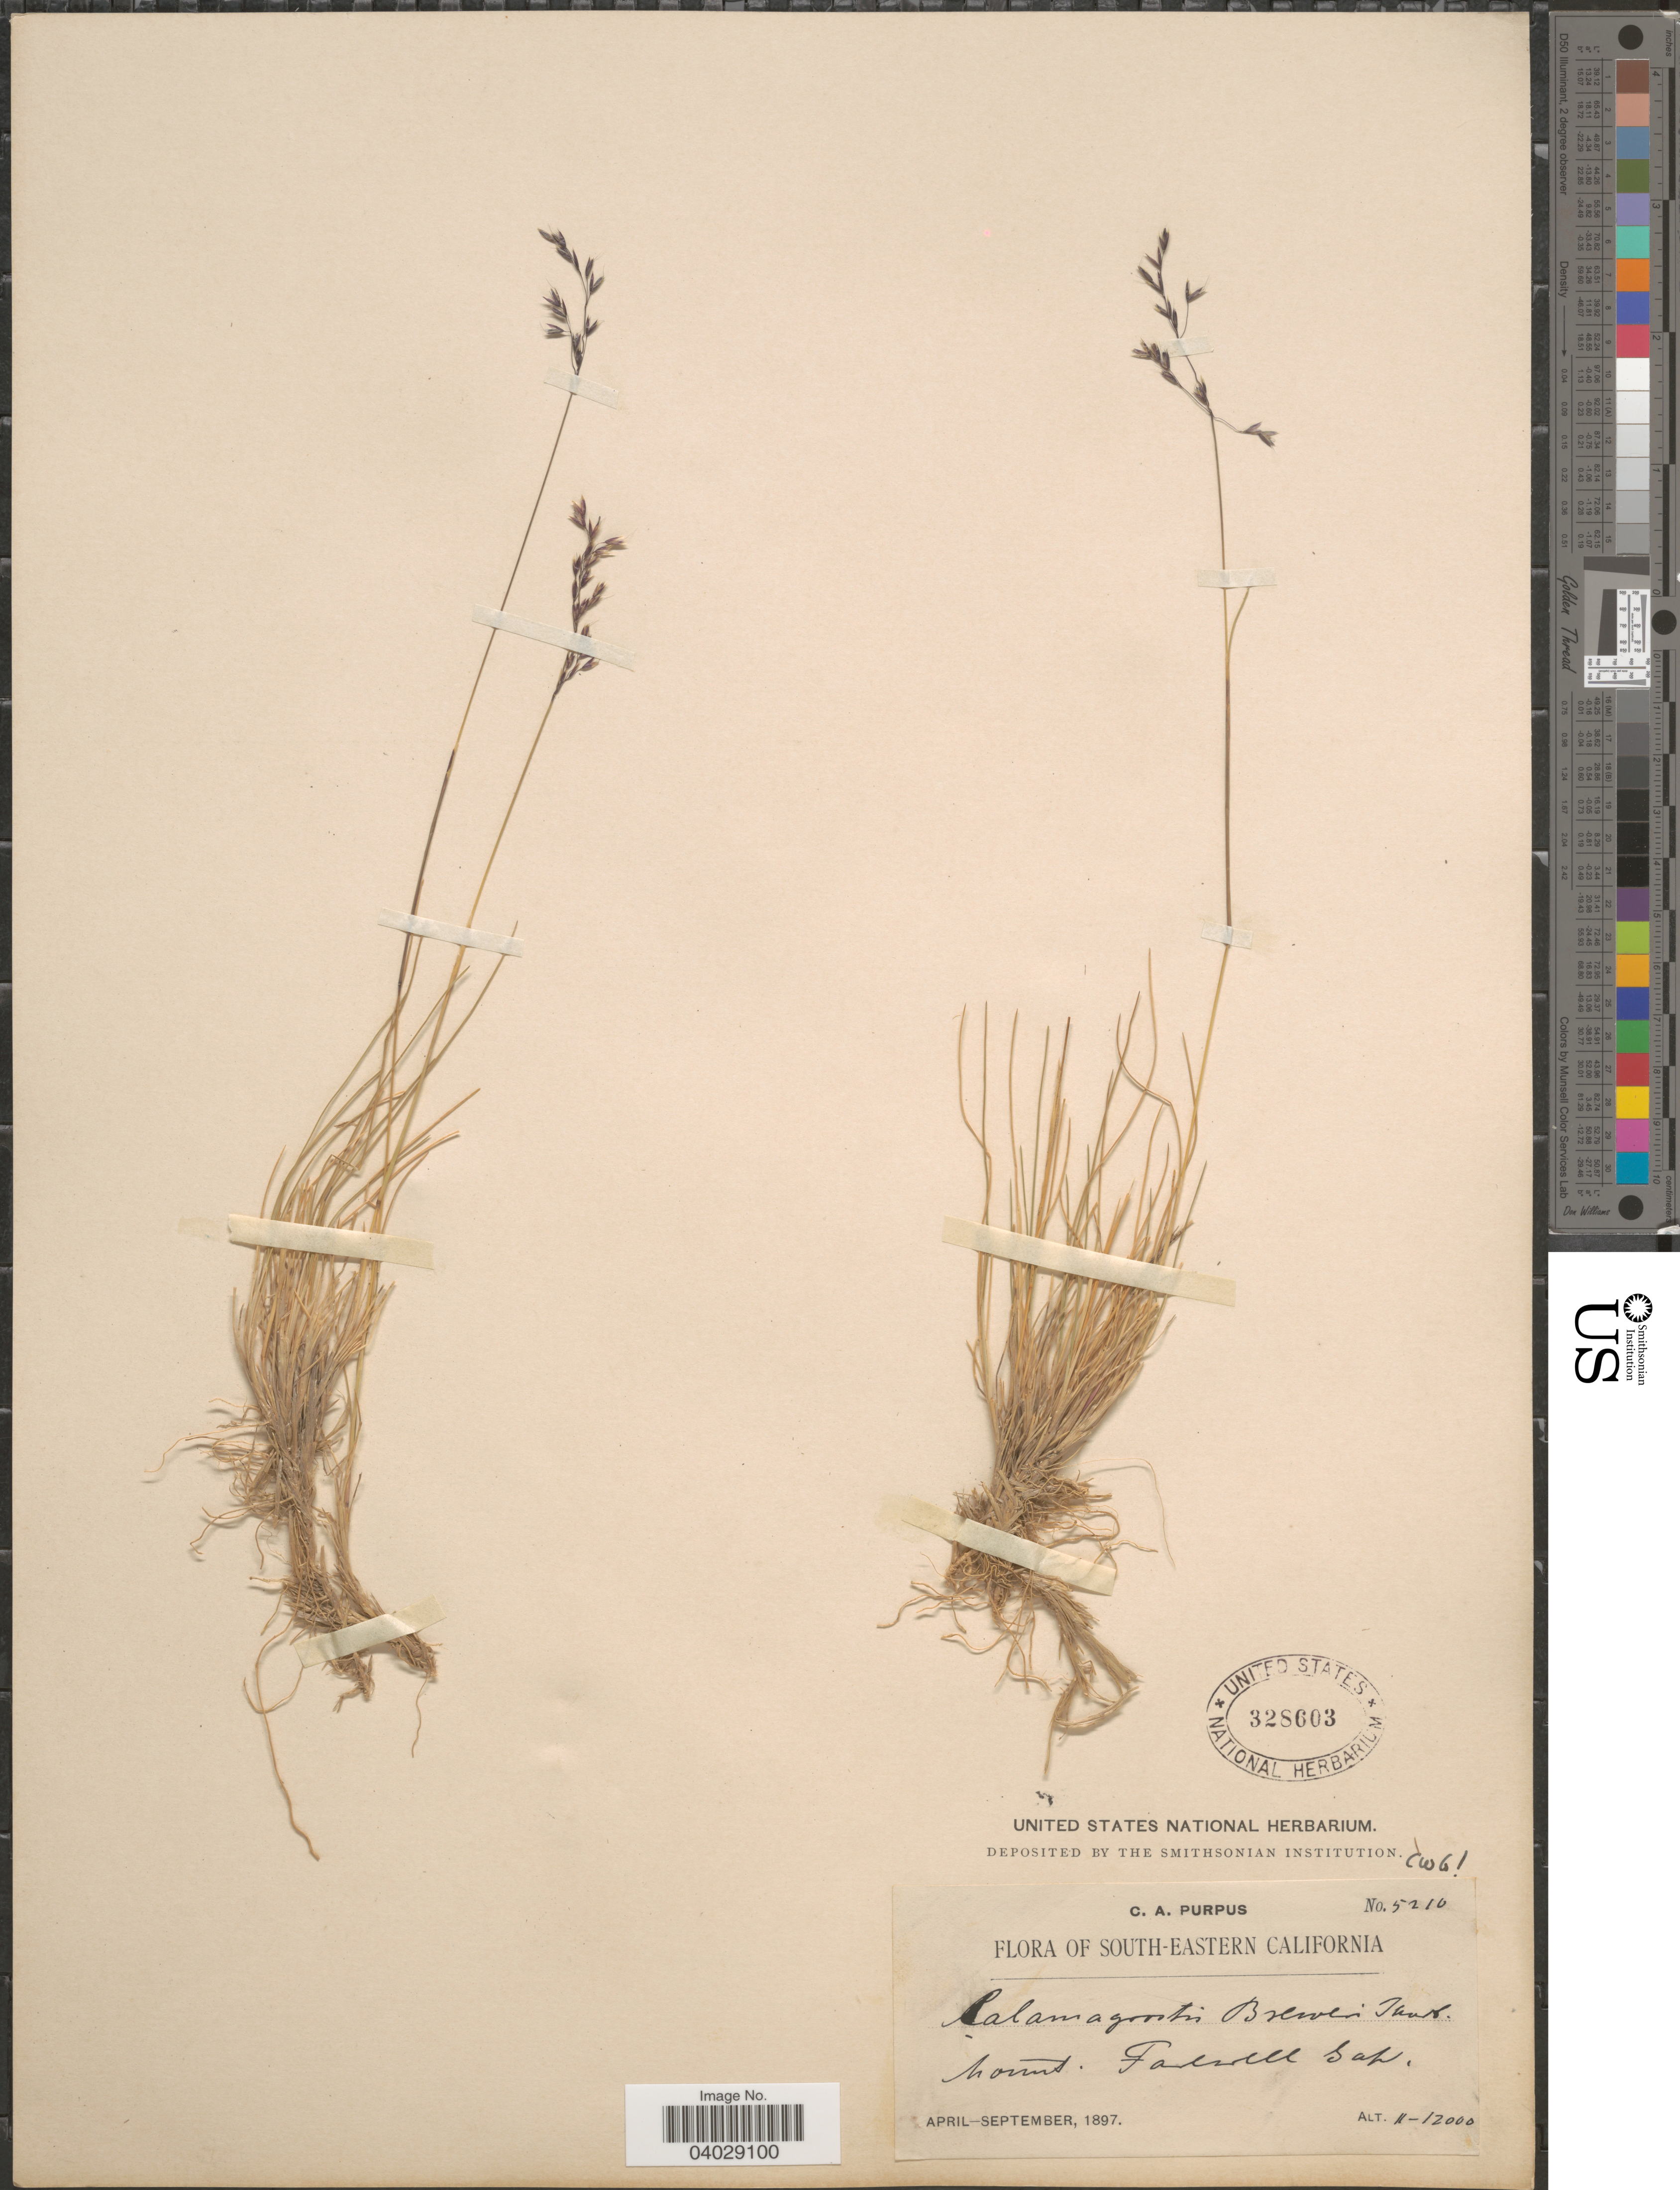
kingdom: Plantae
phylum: Tracheophyta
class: Liliopsida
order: Poales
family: Poaceae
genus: Calamagrostis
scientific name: Calamagrostis muiriana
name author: B.L. Wilson & Sami Gray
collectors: C. A. Purpus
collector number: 5210*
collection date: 1897-04/1897-09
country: United States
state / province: California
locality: South-Eastern California. Mount Farewell Gap.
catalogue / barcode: US 328603